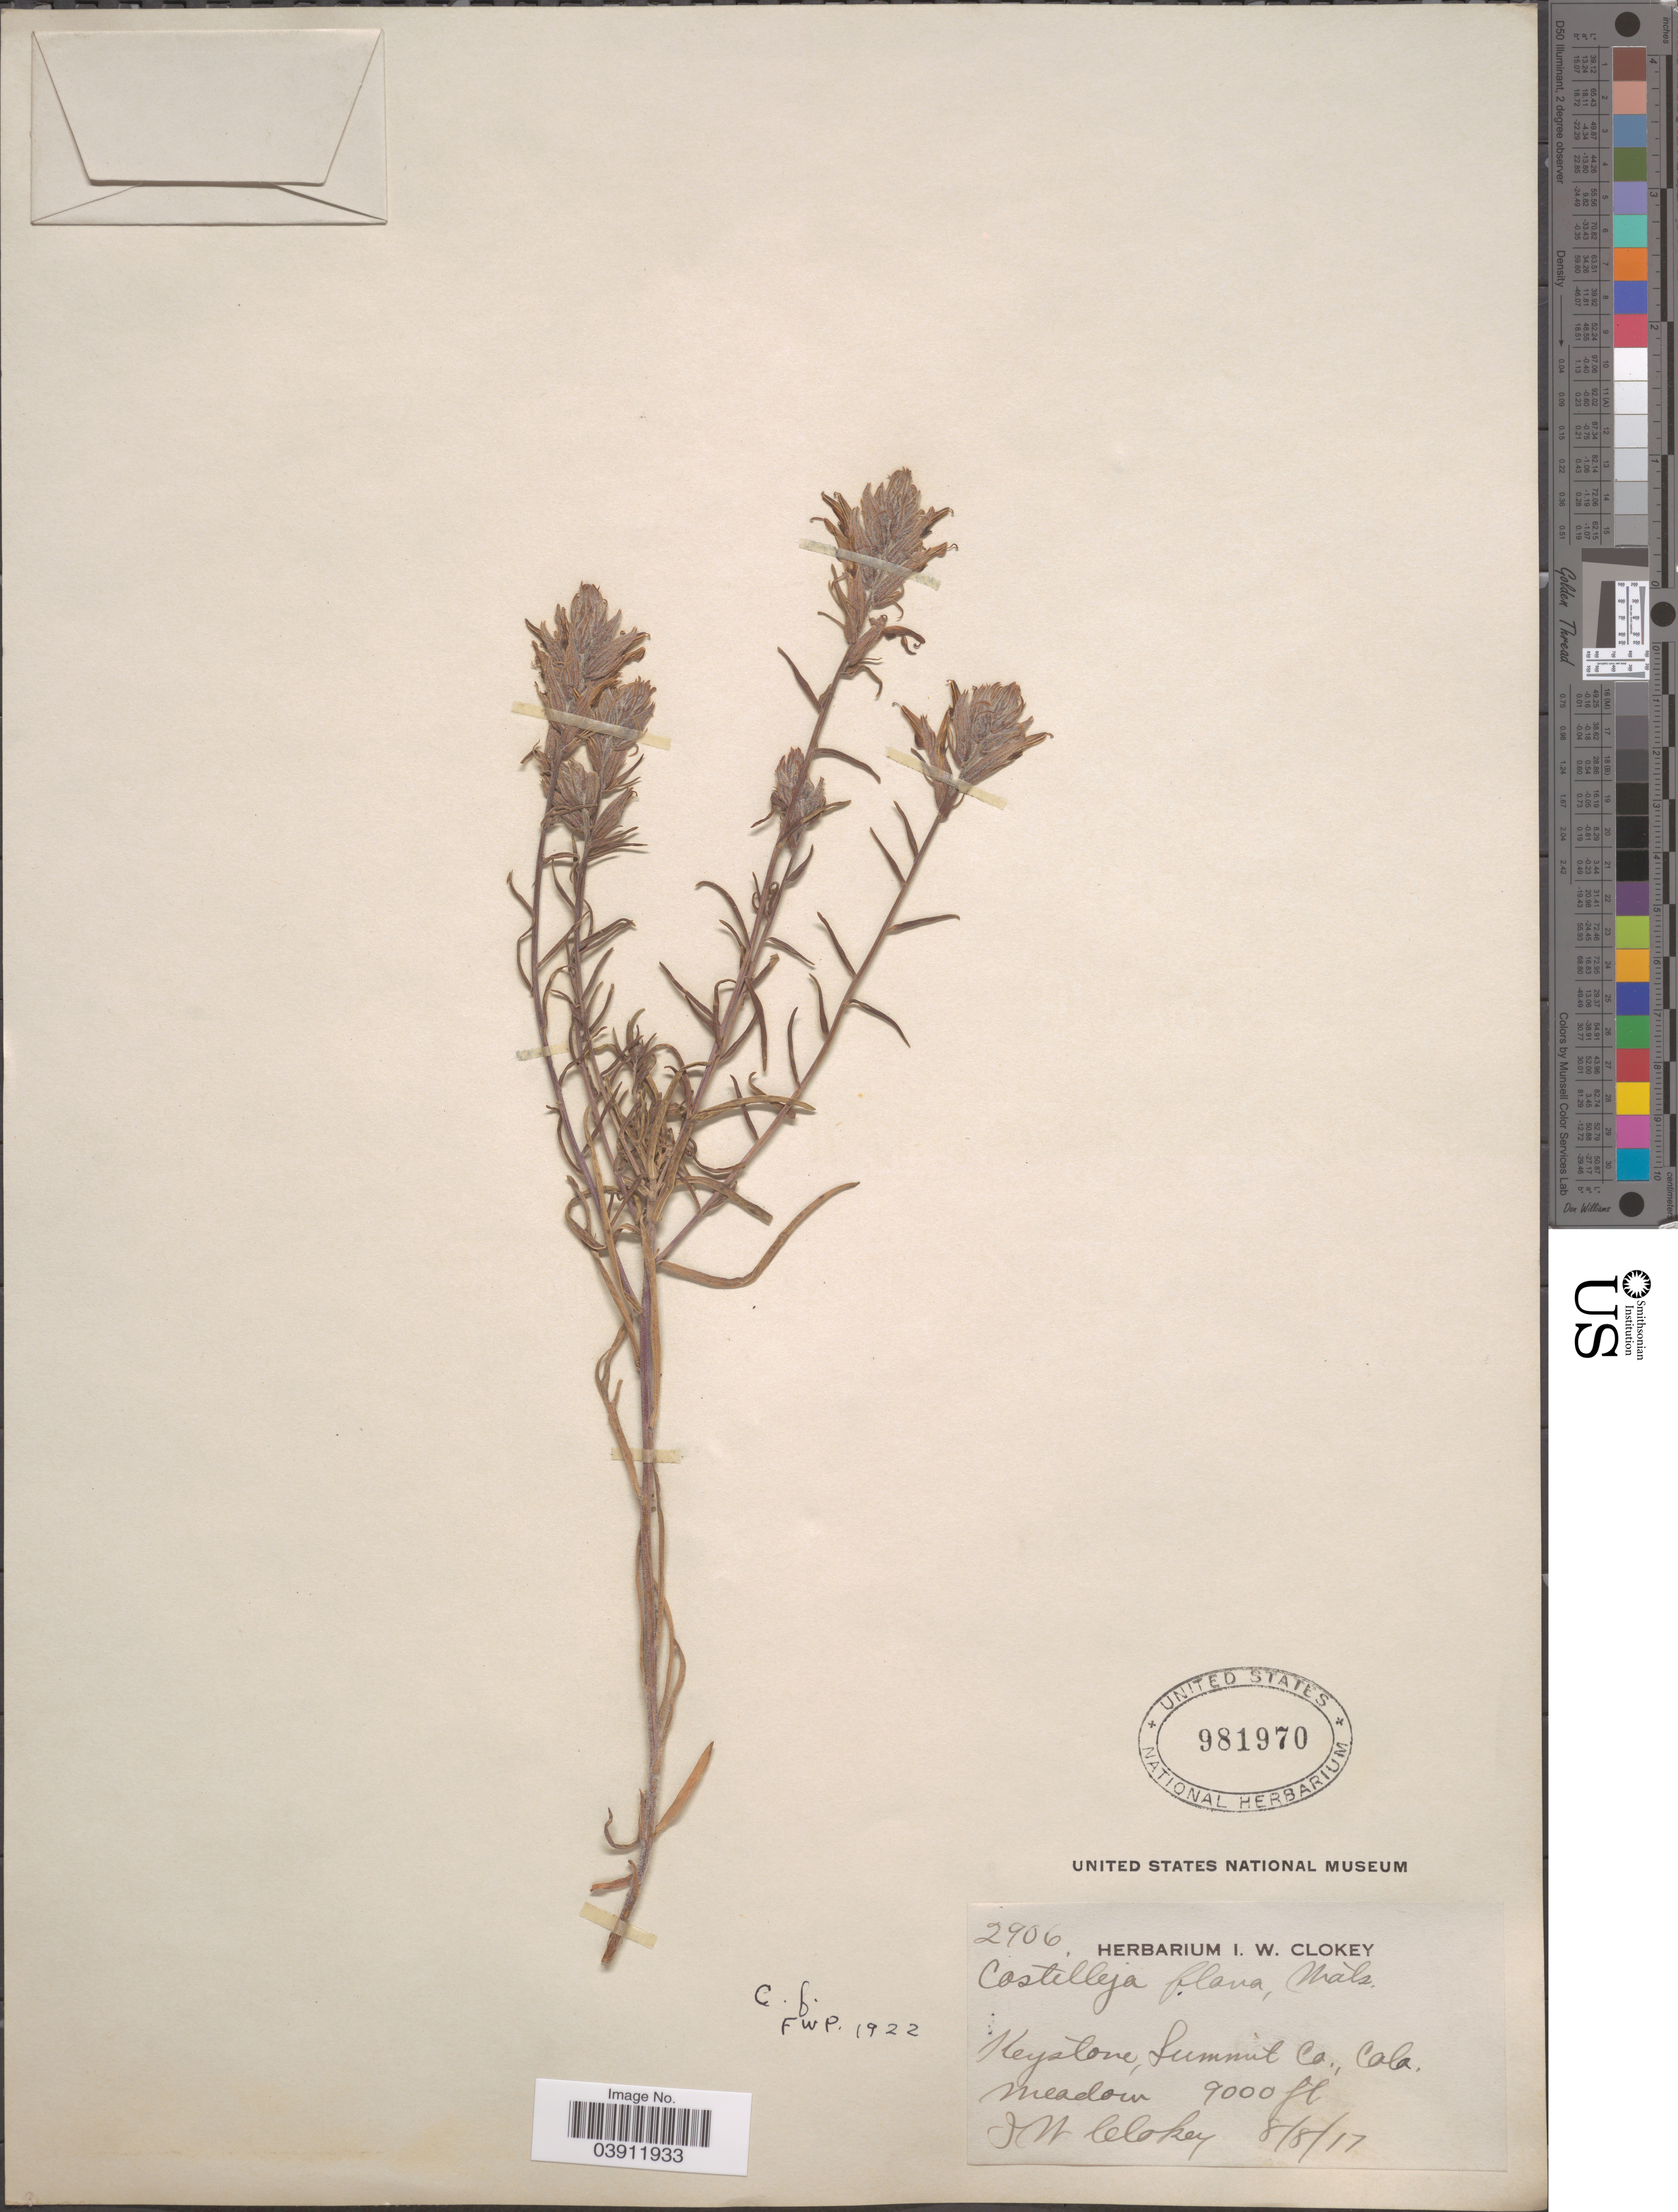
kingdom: Plantae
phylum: Tracheophyta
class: Magnoliopsida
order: Lamiales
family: Orobanchaceae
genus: Castilleja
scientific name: Castilleja flava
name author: S. Watson in C. King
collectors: J. Clokey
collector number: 2906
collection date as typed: Transcribed d/m/y: 8/8/17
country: United States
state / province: Colorado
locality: Keystone, Summit Co.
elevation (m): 2743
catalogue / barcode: US 981970